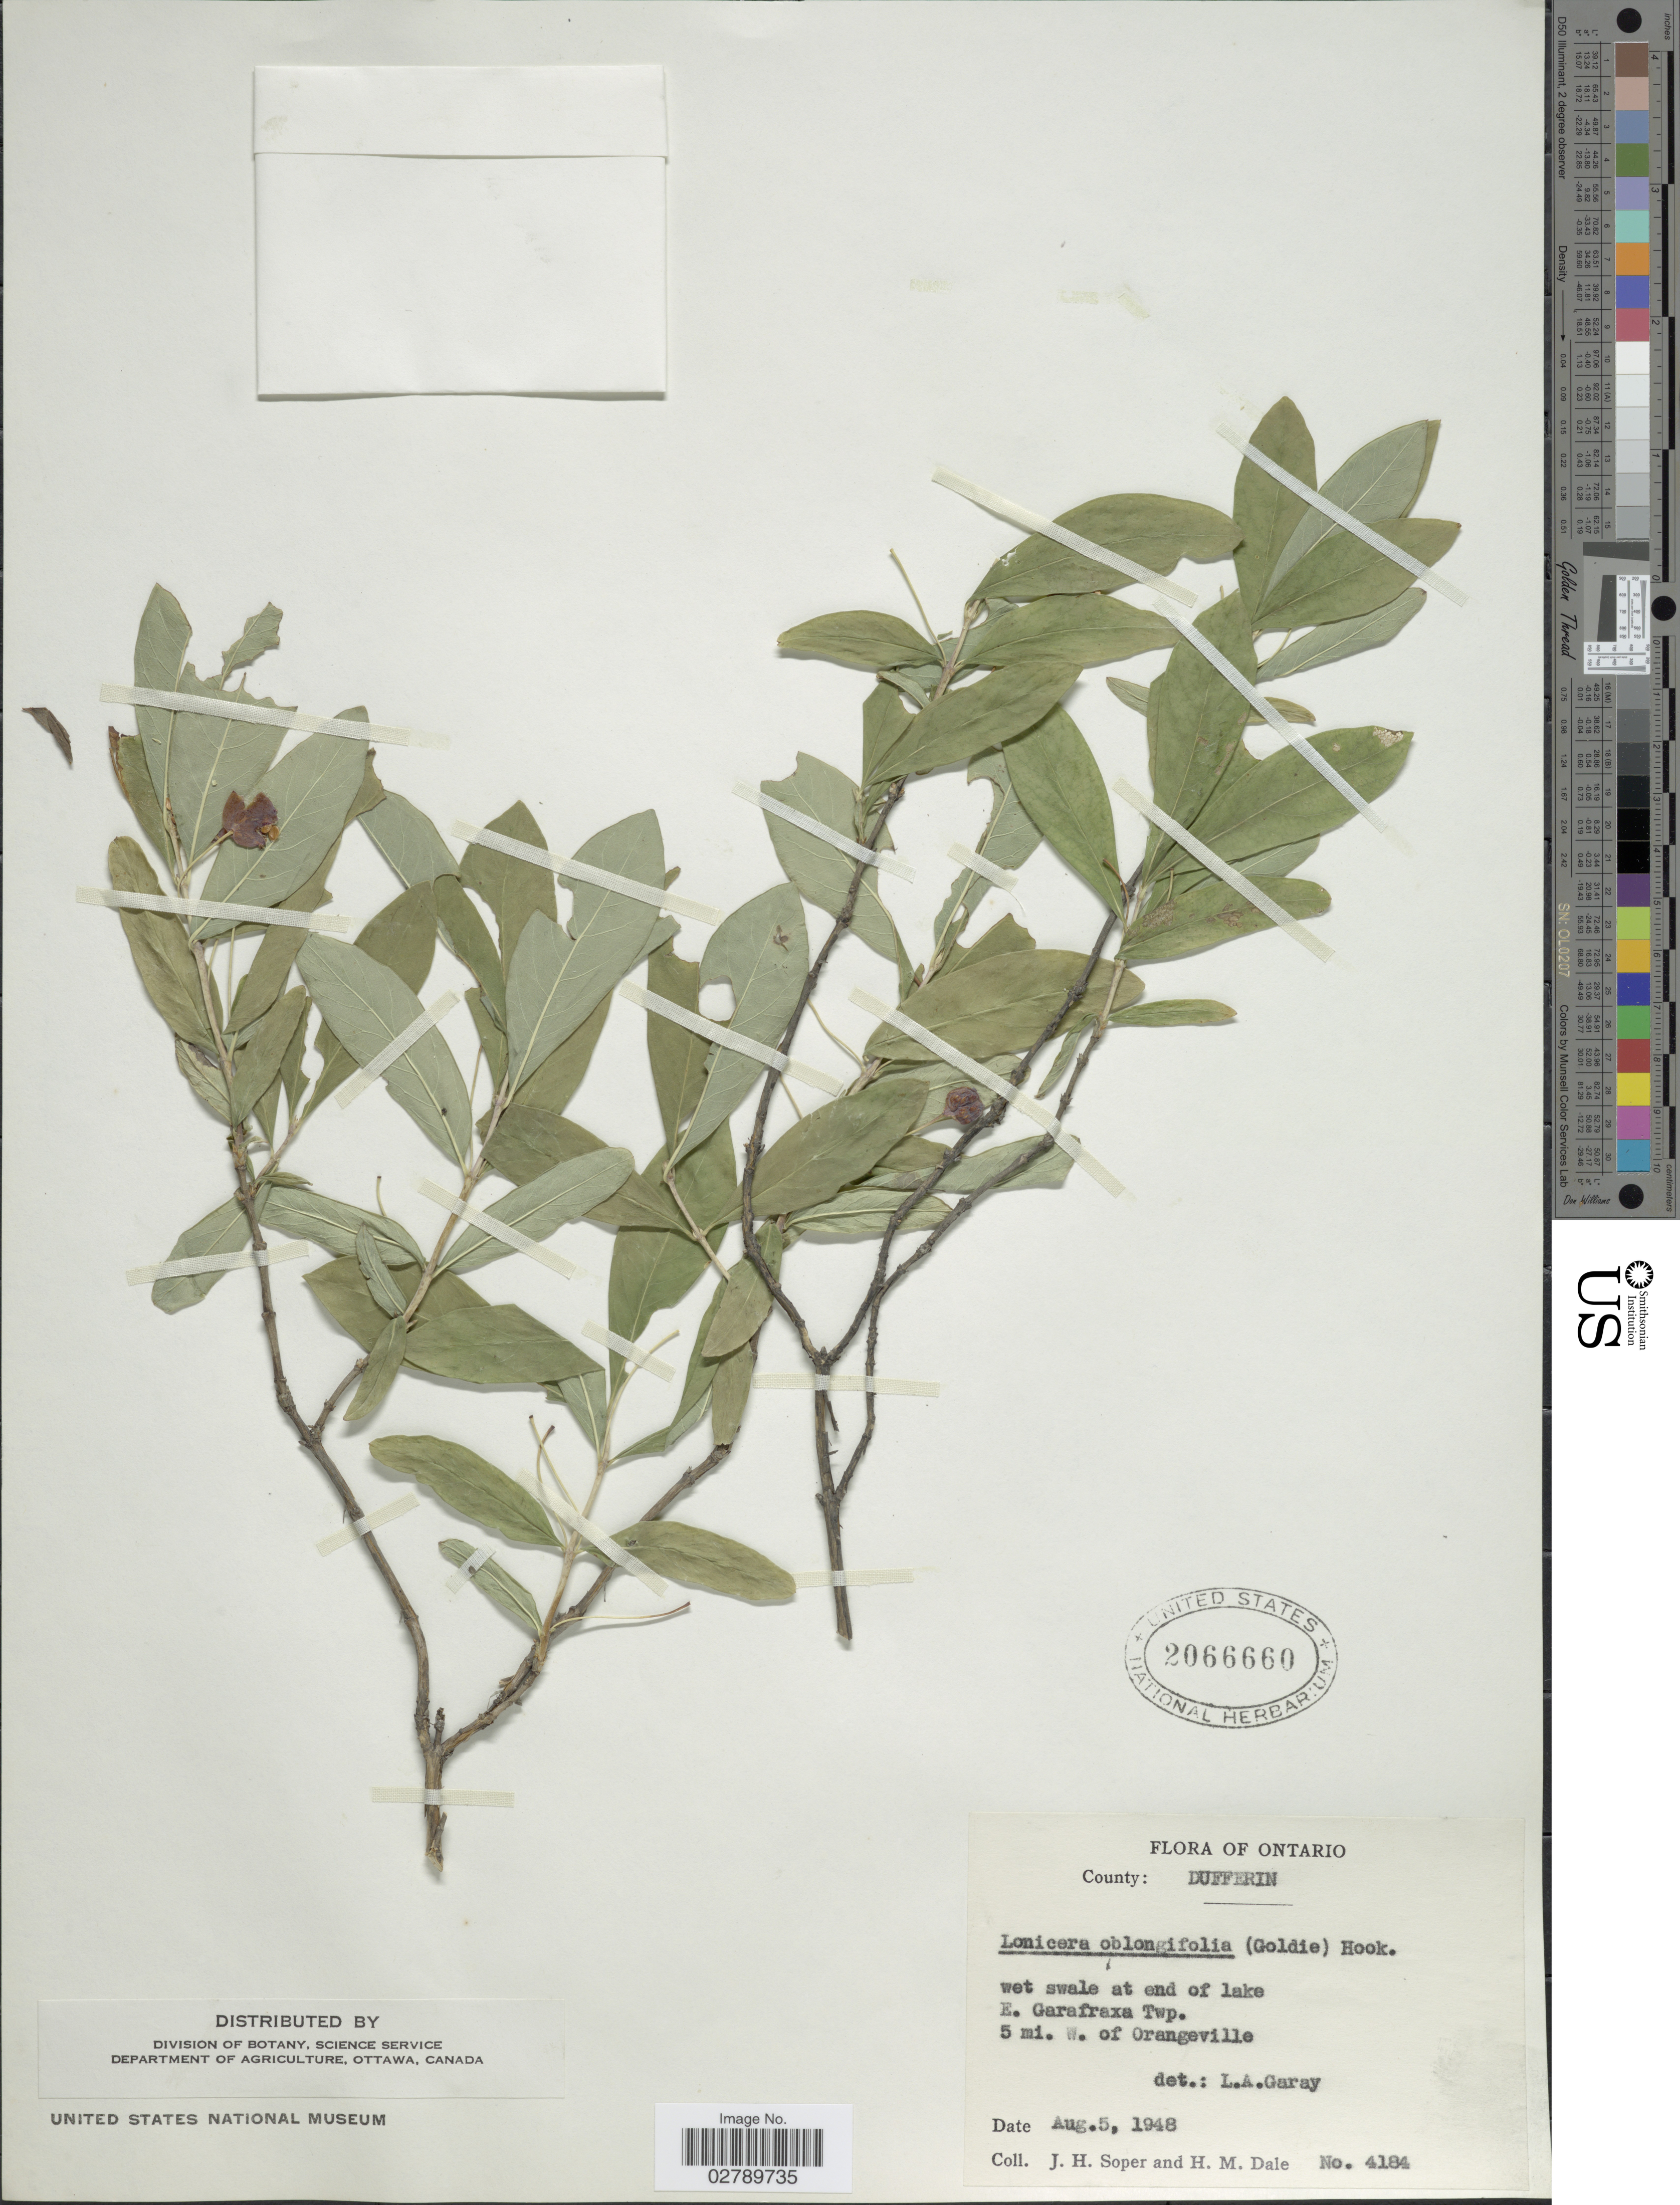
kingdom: Plantae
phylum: Tracheophyta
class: Magnoliopsida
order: Dipsacales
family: Caprifoliaceae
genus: Lonicera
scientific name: Lonicera oblongifolia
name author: Hook.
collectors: J. H. Soper & H. M. Dale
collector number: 4184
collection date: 1948-08-05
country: Canada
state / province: Ontario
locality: County: Dufferin. Wet swale at end of Lake E. Garafraxa Twp. 5 mi. W. of Orangeville.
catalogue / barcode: US 2066660